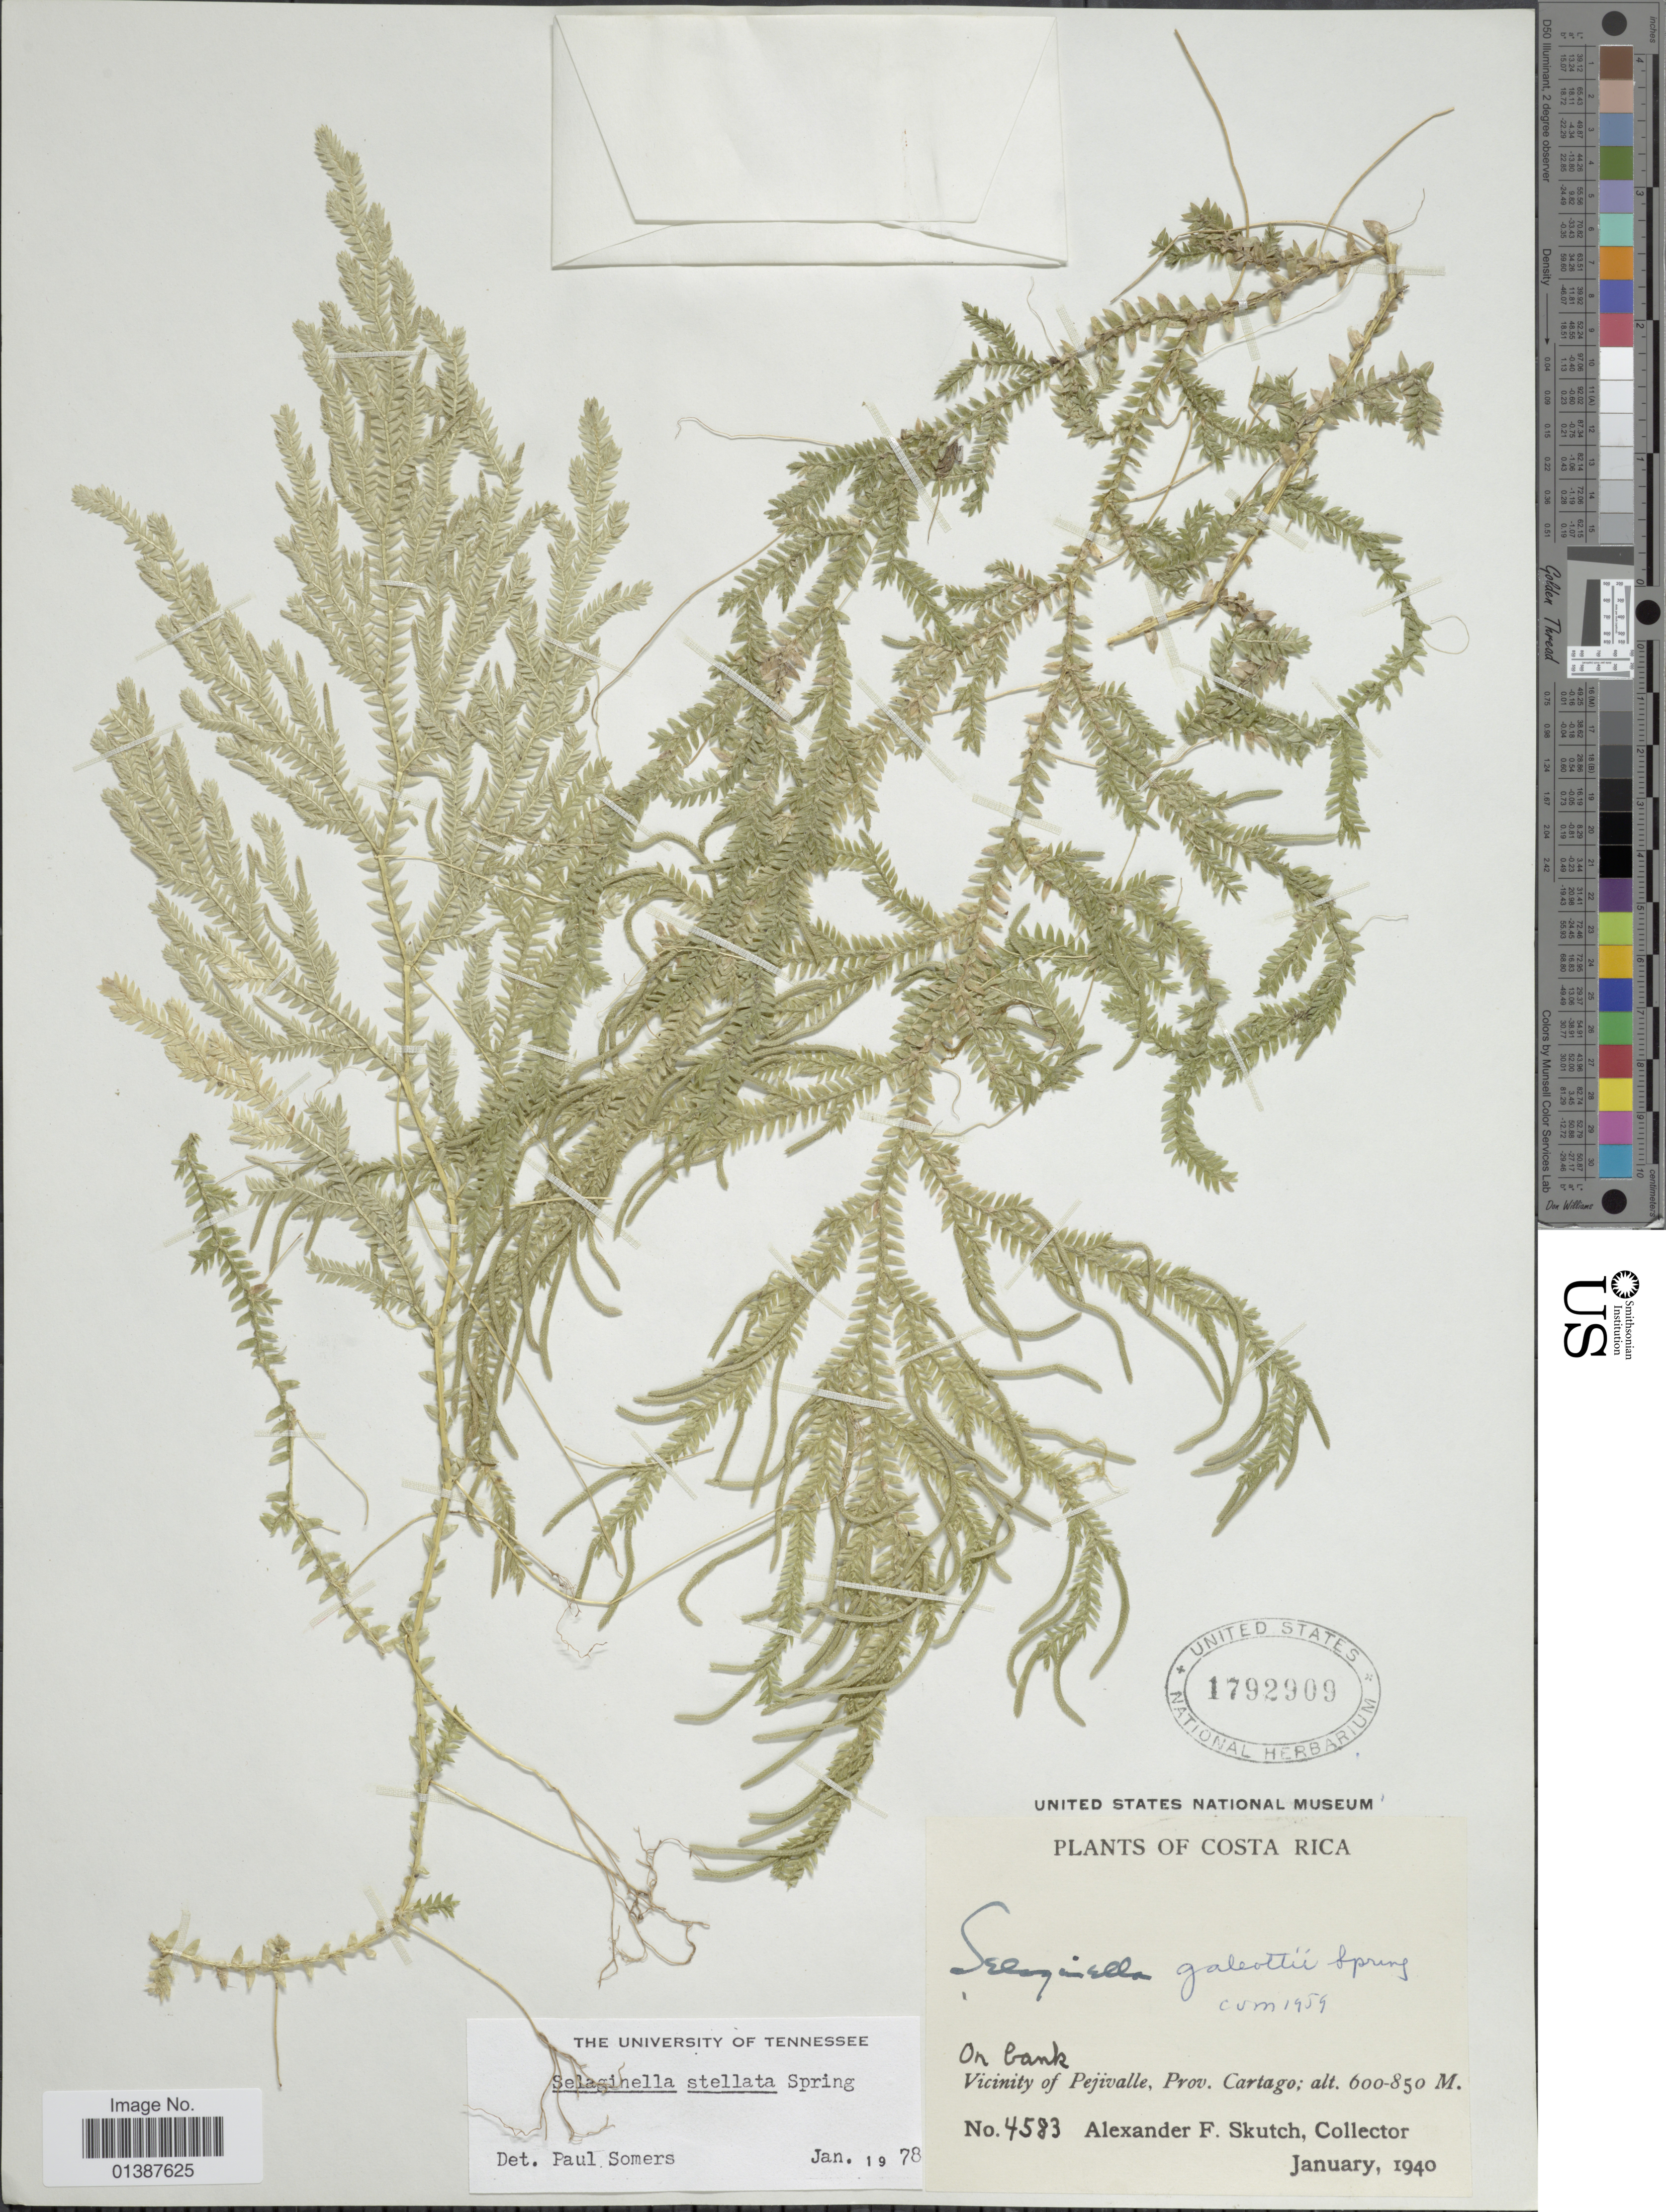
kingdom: Plantae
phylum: Tracheophyta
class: Lycopodiopsida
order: Selaginellales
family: Selaginellaceae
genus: Selaginella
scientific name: Selaginella galeottii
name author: Spring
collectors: A. F. Skutch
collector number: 4583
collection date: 1940-01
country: Costa Rica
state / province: Cartago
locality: Vicinity of Pejivalle, Prov. Cartago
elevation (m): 600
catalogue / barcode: US 1792909